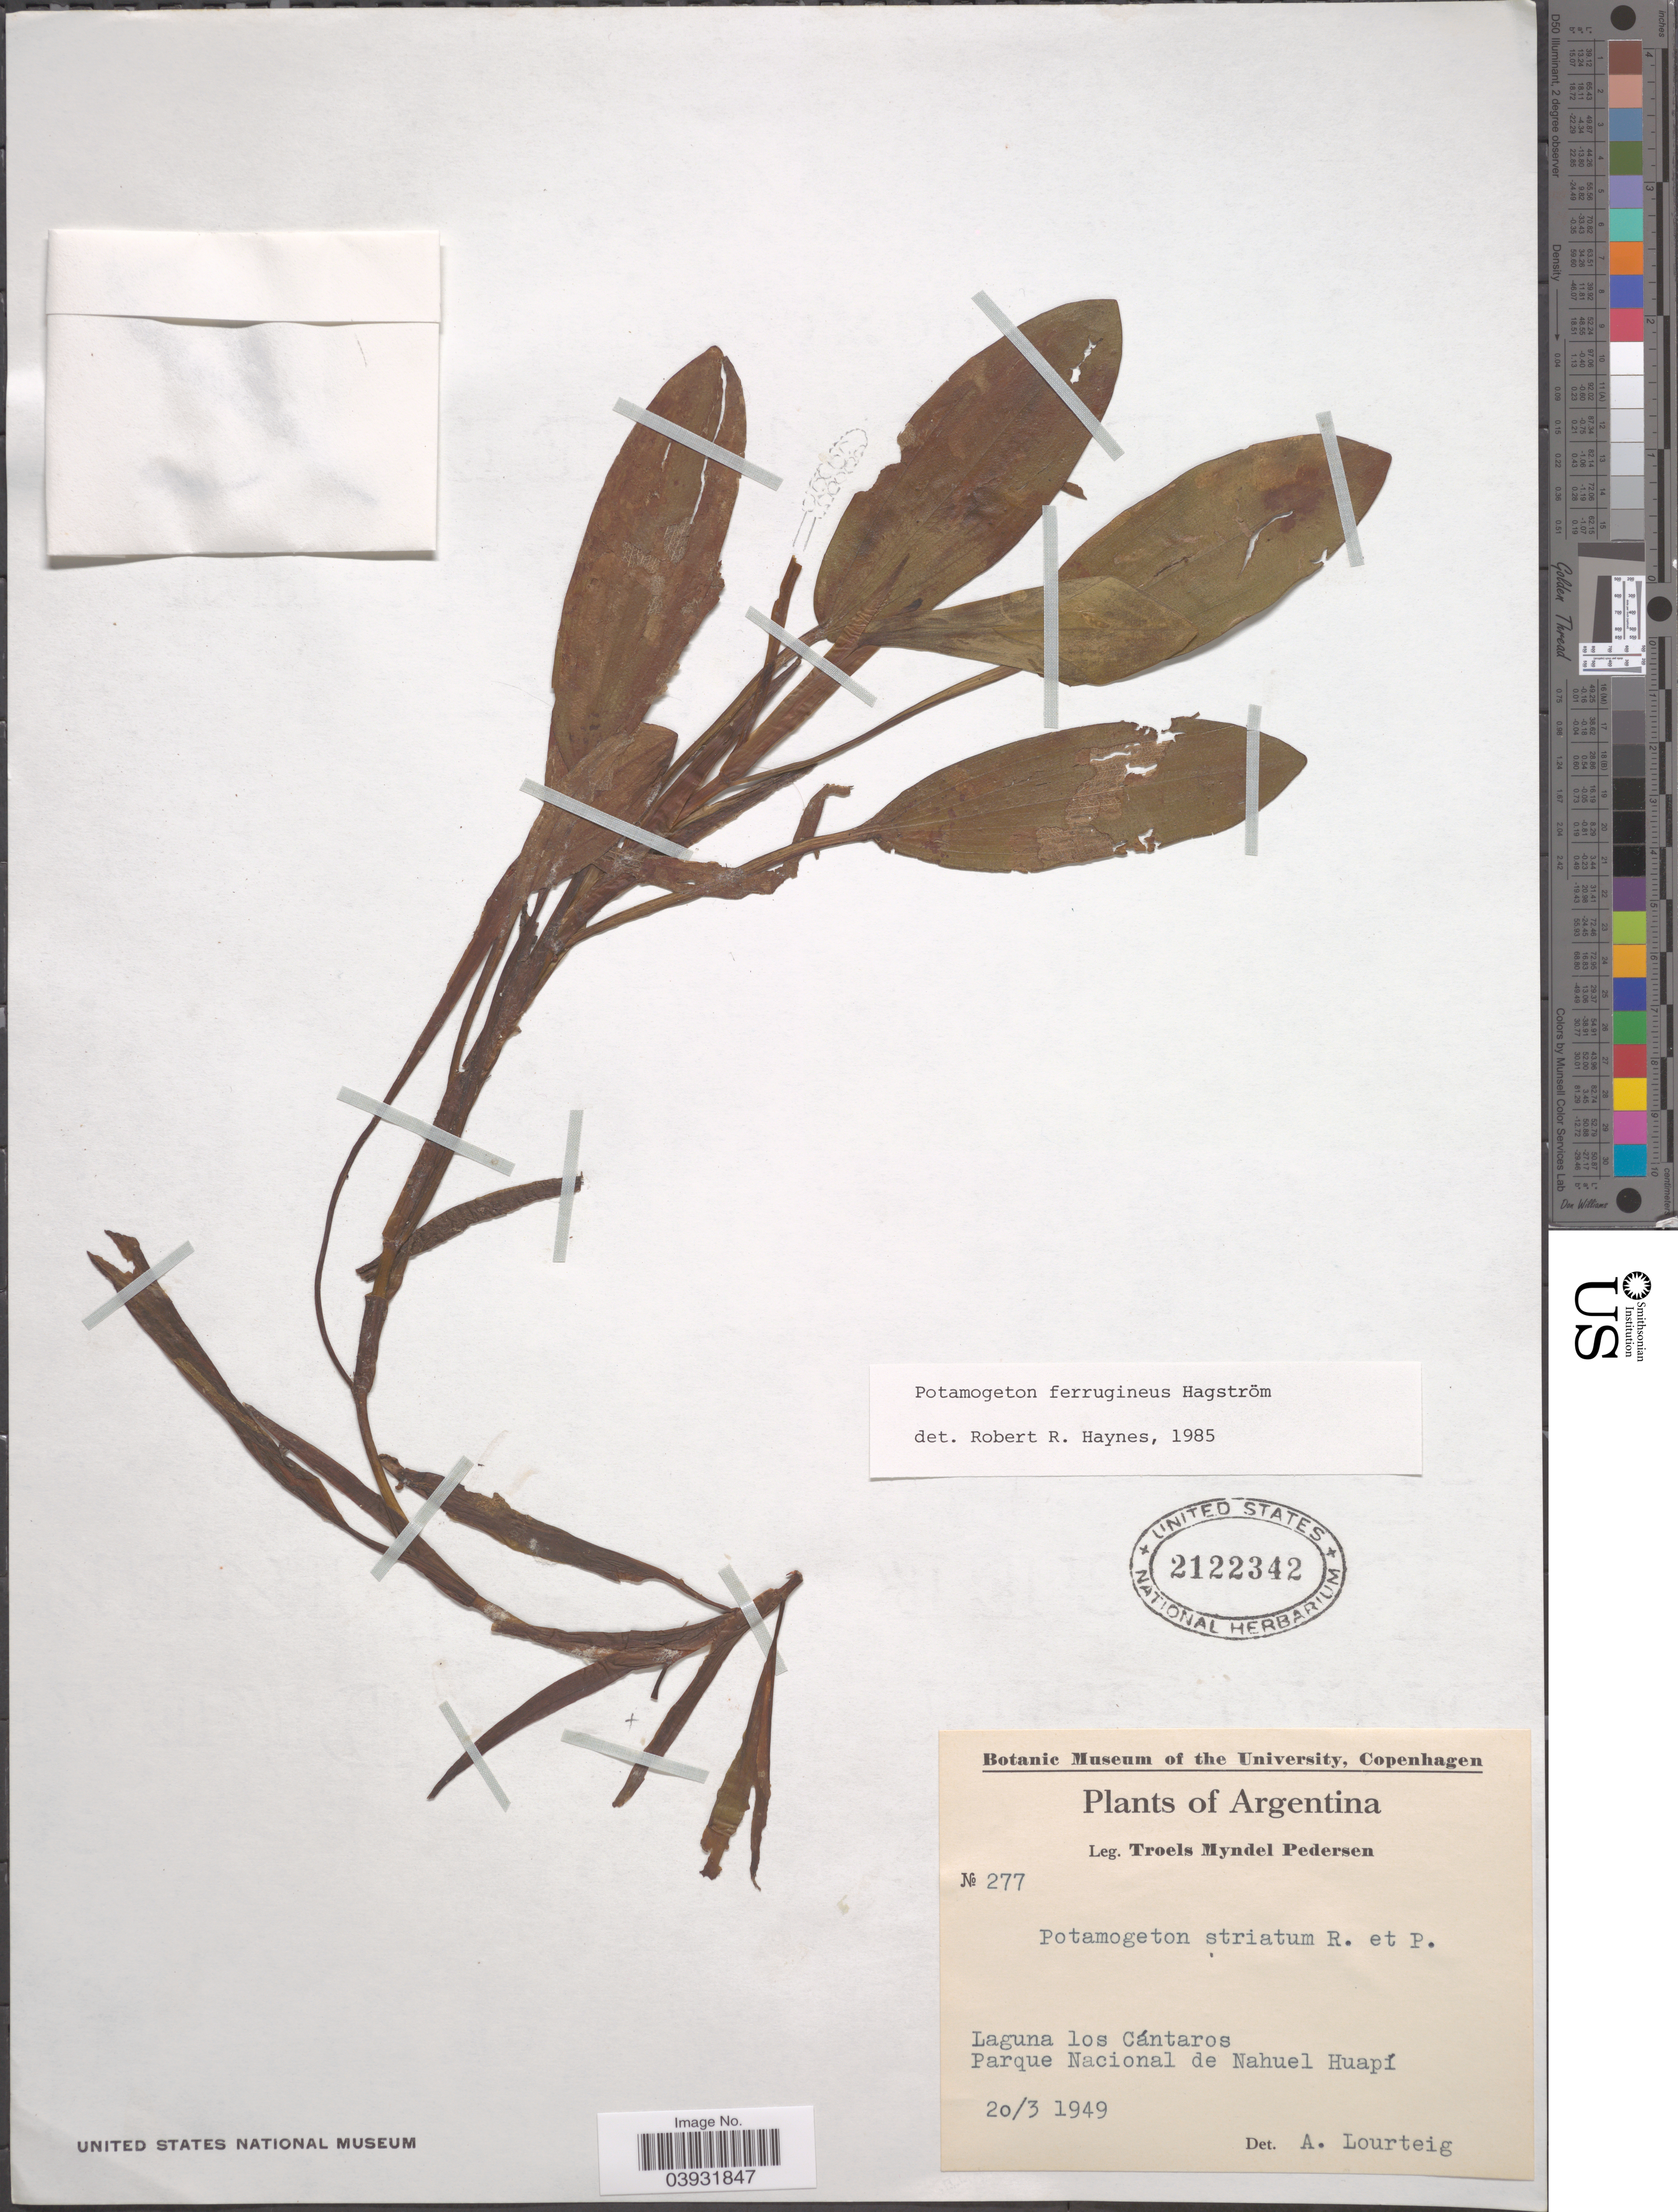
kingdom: Plantae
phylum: Tracheophyta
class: Liliopsida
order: Alismatales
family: Potamogetonaceae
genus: Potamogeton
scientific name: Potamogeton ferrugineus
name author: Hagstr.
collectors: T. Pederson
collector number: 277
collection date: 1949-03-20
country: Argentina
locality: Laguna los Cántaros. Parque Nacional de Nahuel Huapí.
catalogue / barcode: US 2122342